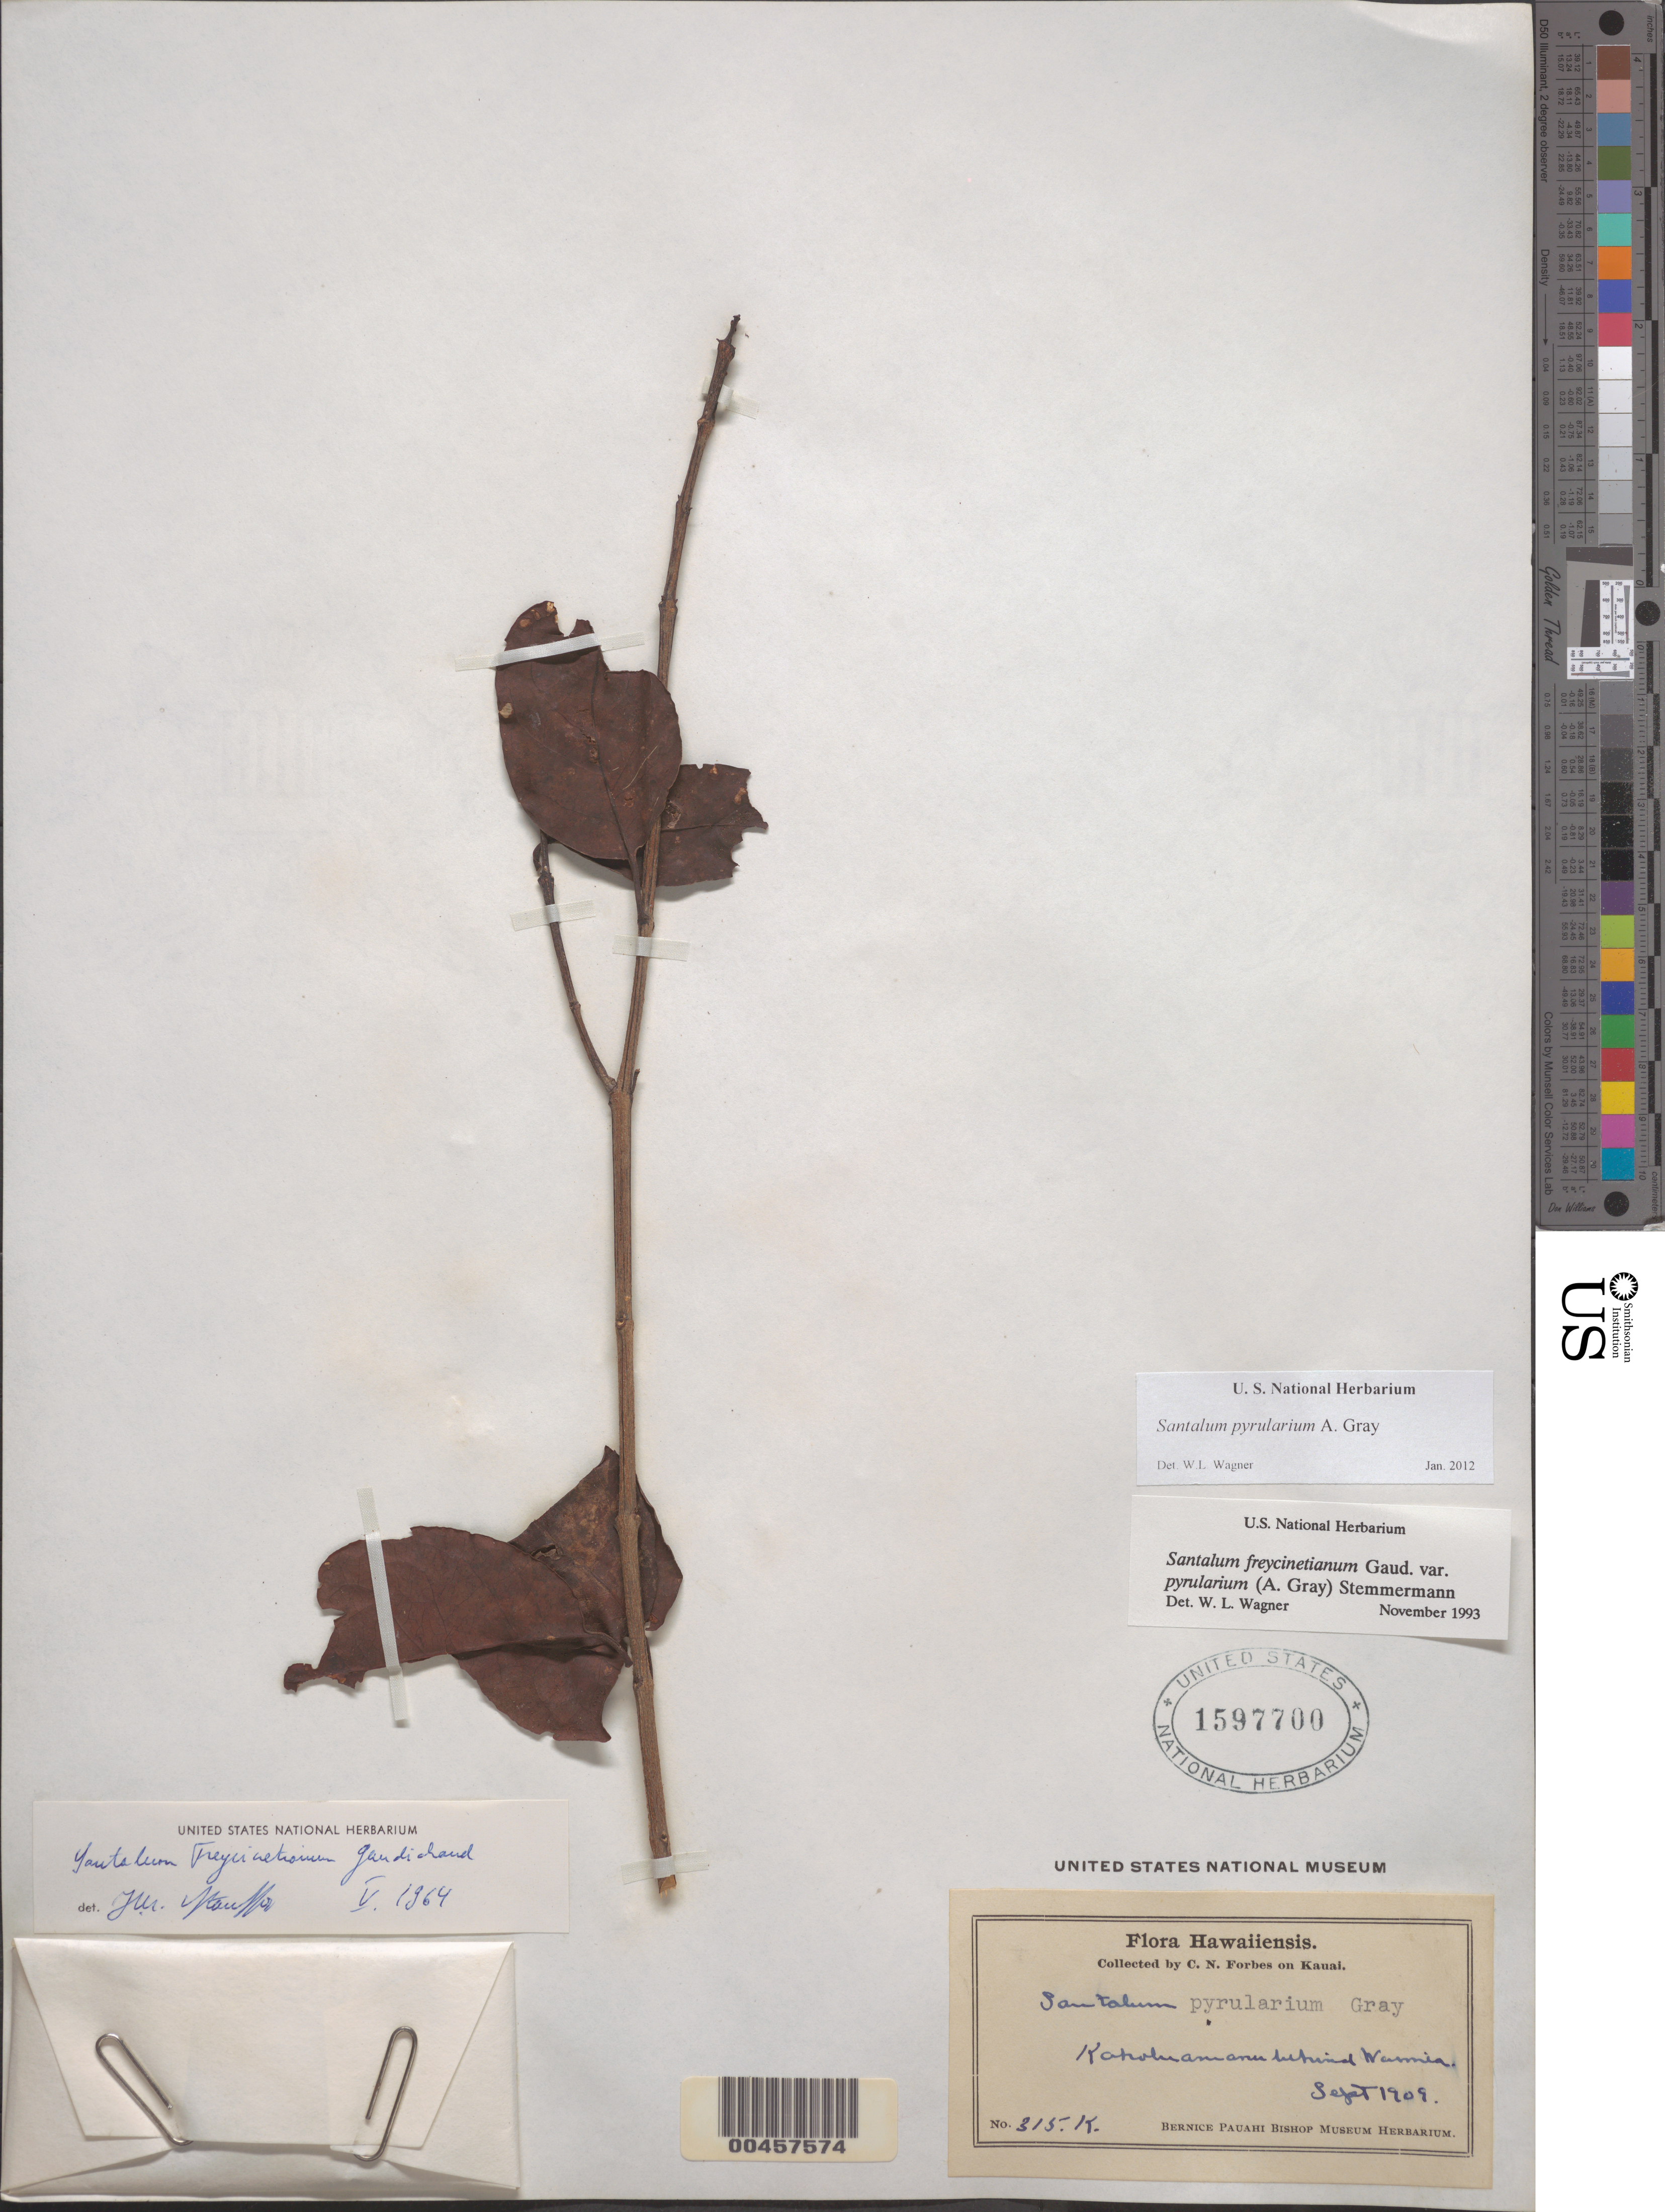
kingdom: Plantae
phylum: Tracheophyta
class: Magnoliopsida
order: Santalales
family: Santalaceae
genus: Santalum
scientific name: Santalum pyrularium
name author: A. Gray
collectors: C. N. Forbes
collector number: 315.K.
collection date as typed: Sep 1909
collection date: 1909-09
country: United States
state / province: Hawaii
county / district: Kauai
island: Kaua'i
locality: Kaholuamanu, behind Waimea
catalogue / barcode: US 1597700